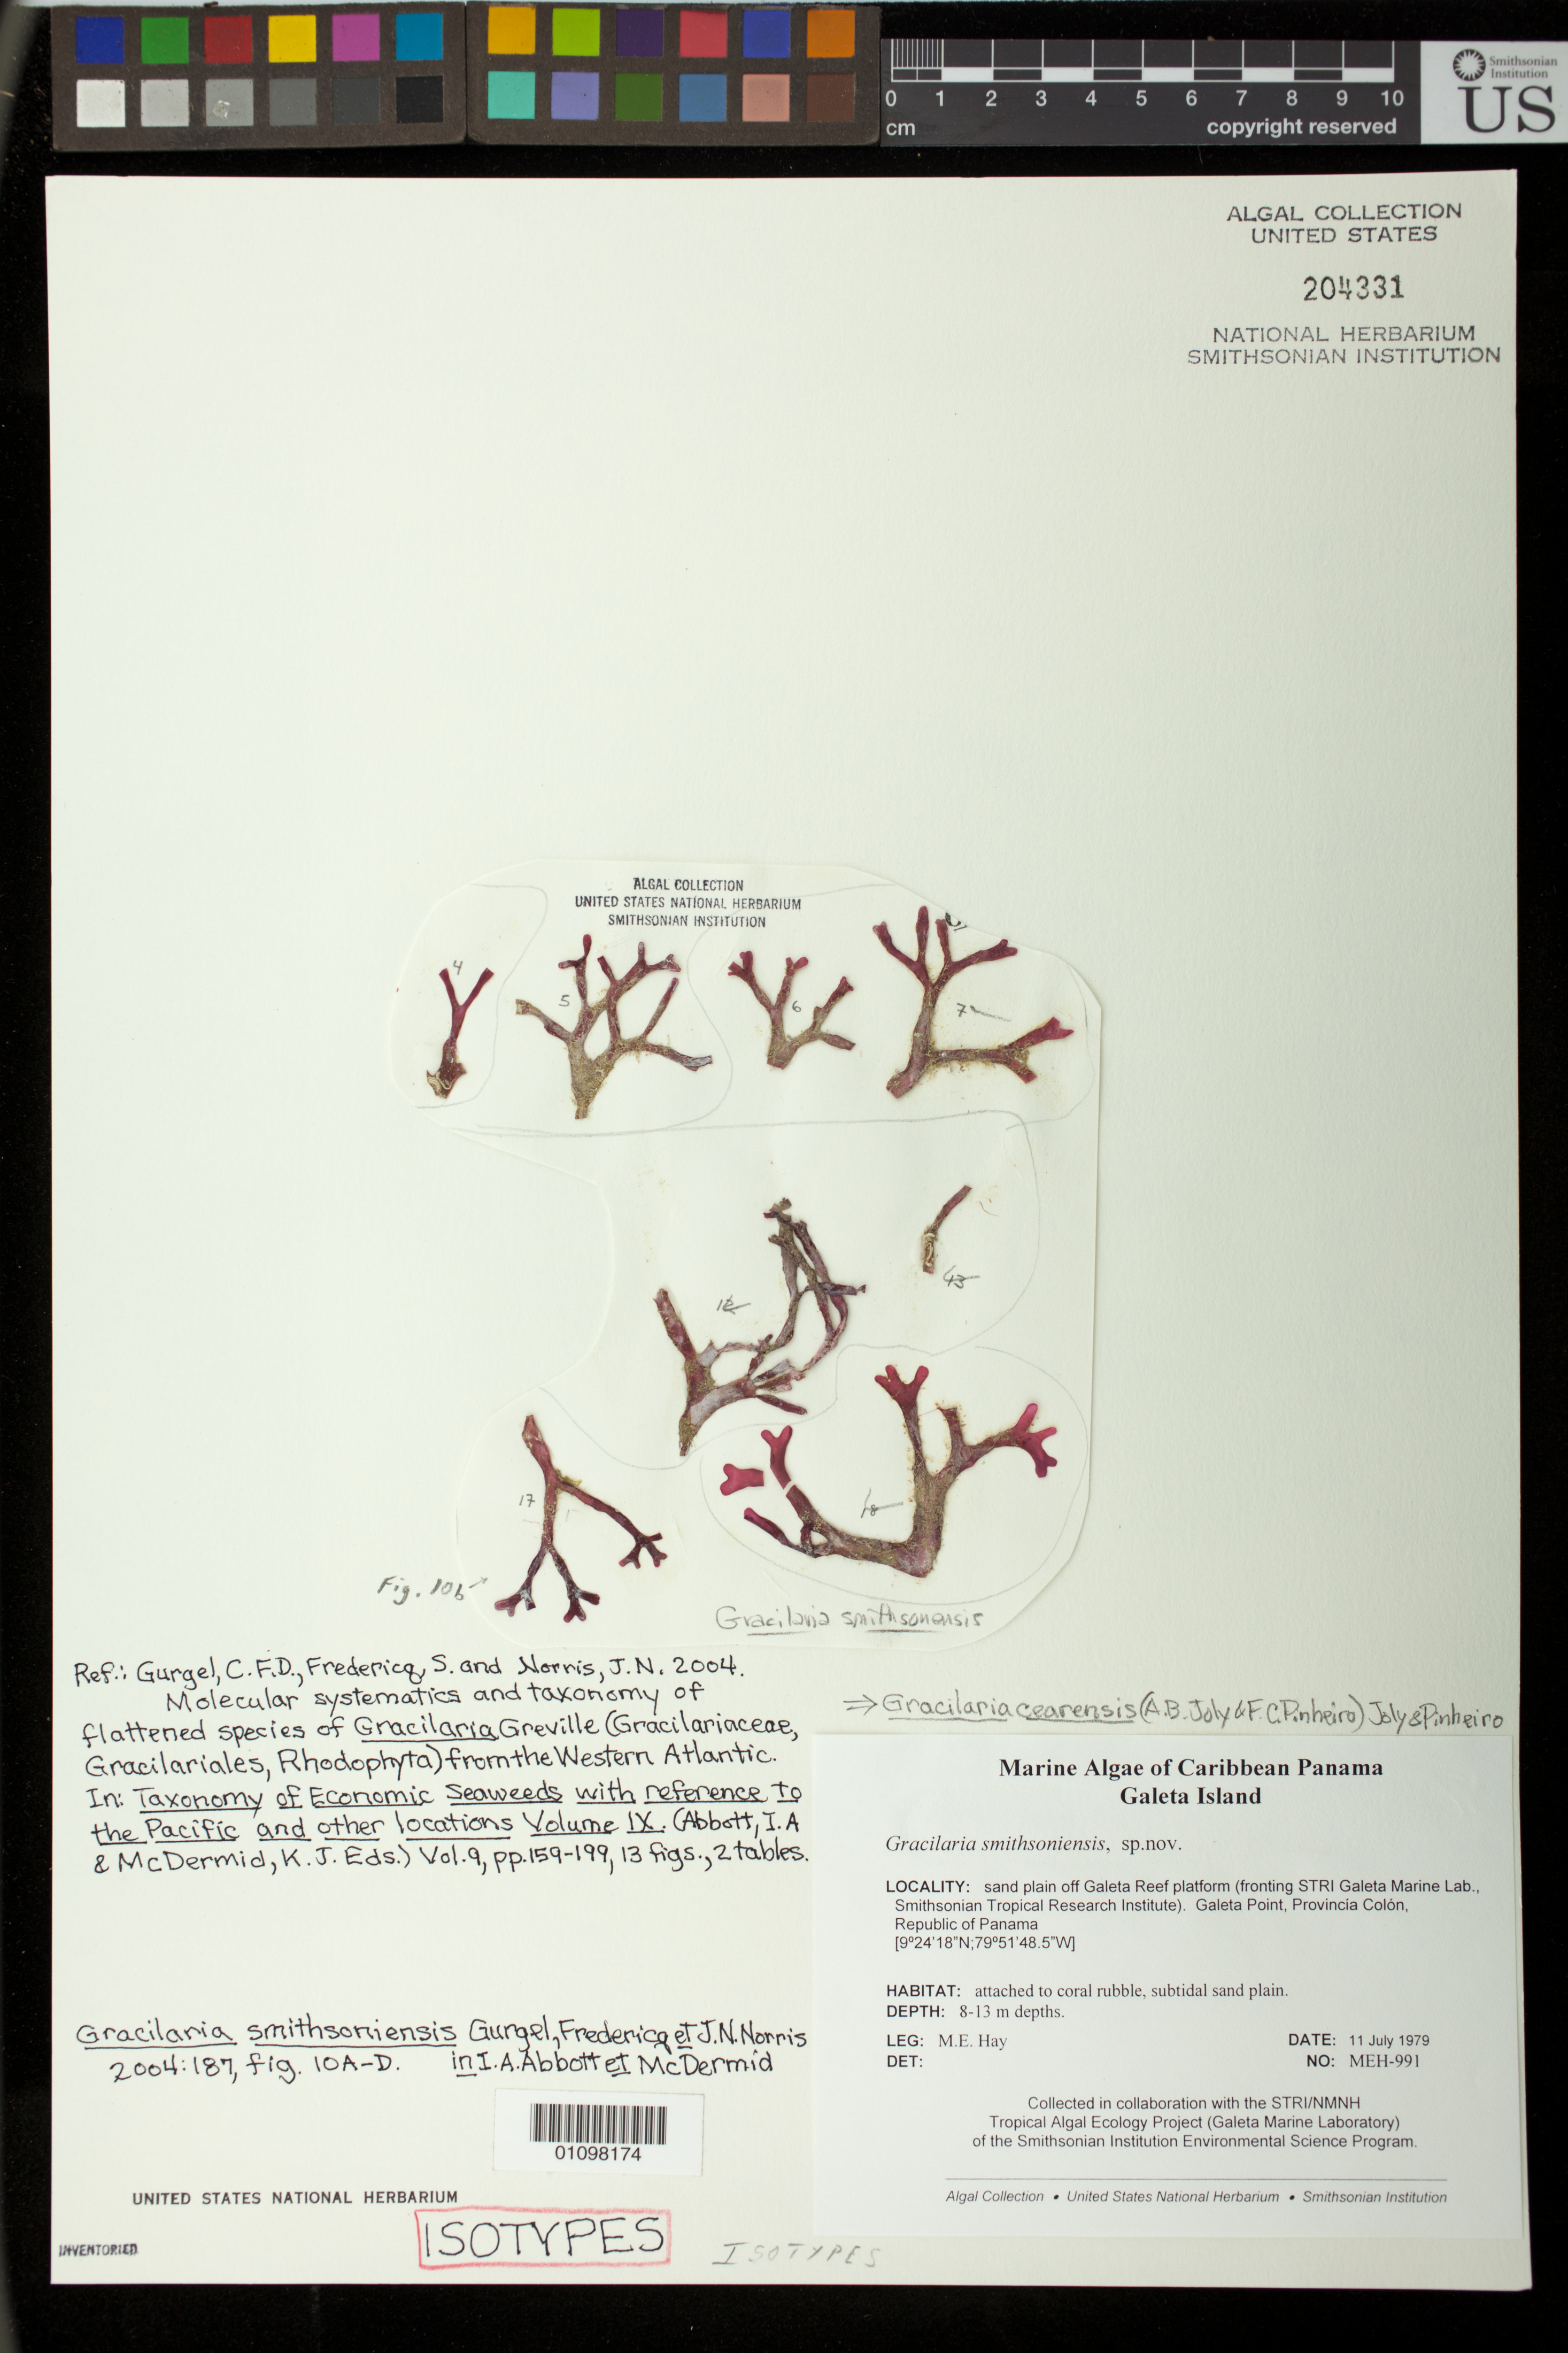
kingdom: Plantae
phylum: Rhodophyta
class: Florideophyceae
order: Gracilariales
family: Gracilariaceae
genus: Gracilaria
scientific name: Gracilaria smithsoniensis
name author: Gurgel et al. in I.A. Abbott & McDermid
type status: Isotype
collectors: M. E. Hay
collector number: MEH-991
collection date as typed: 11 Jul 1979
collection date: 1979-07-11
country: Panama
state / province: Colón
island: Galeta Island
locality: Galeta Point, sand plain off Galeta reef platform (fronting Galeta Marine Laboratory, Smithsonian Tropical Research Institute).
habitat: Attached to coral rubble, subtidal sand plain, depth 8-13 m.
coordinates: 9 24'18"N, 79 51'48.5"W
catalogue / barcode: US 204331